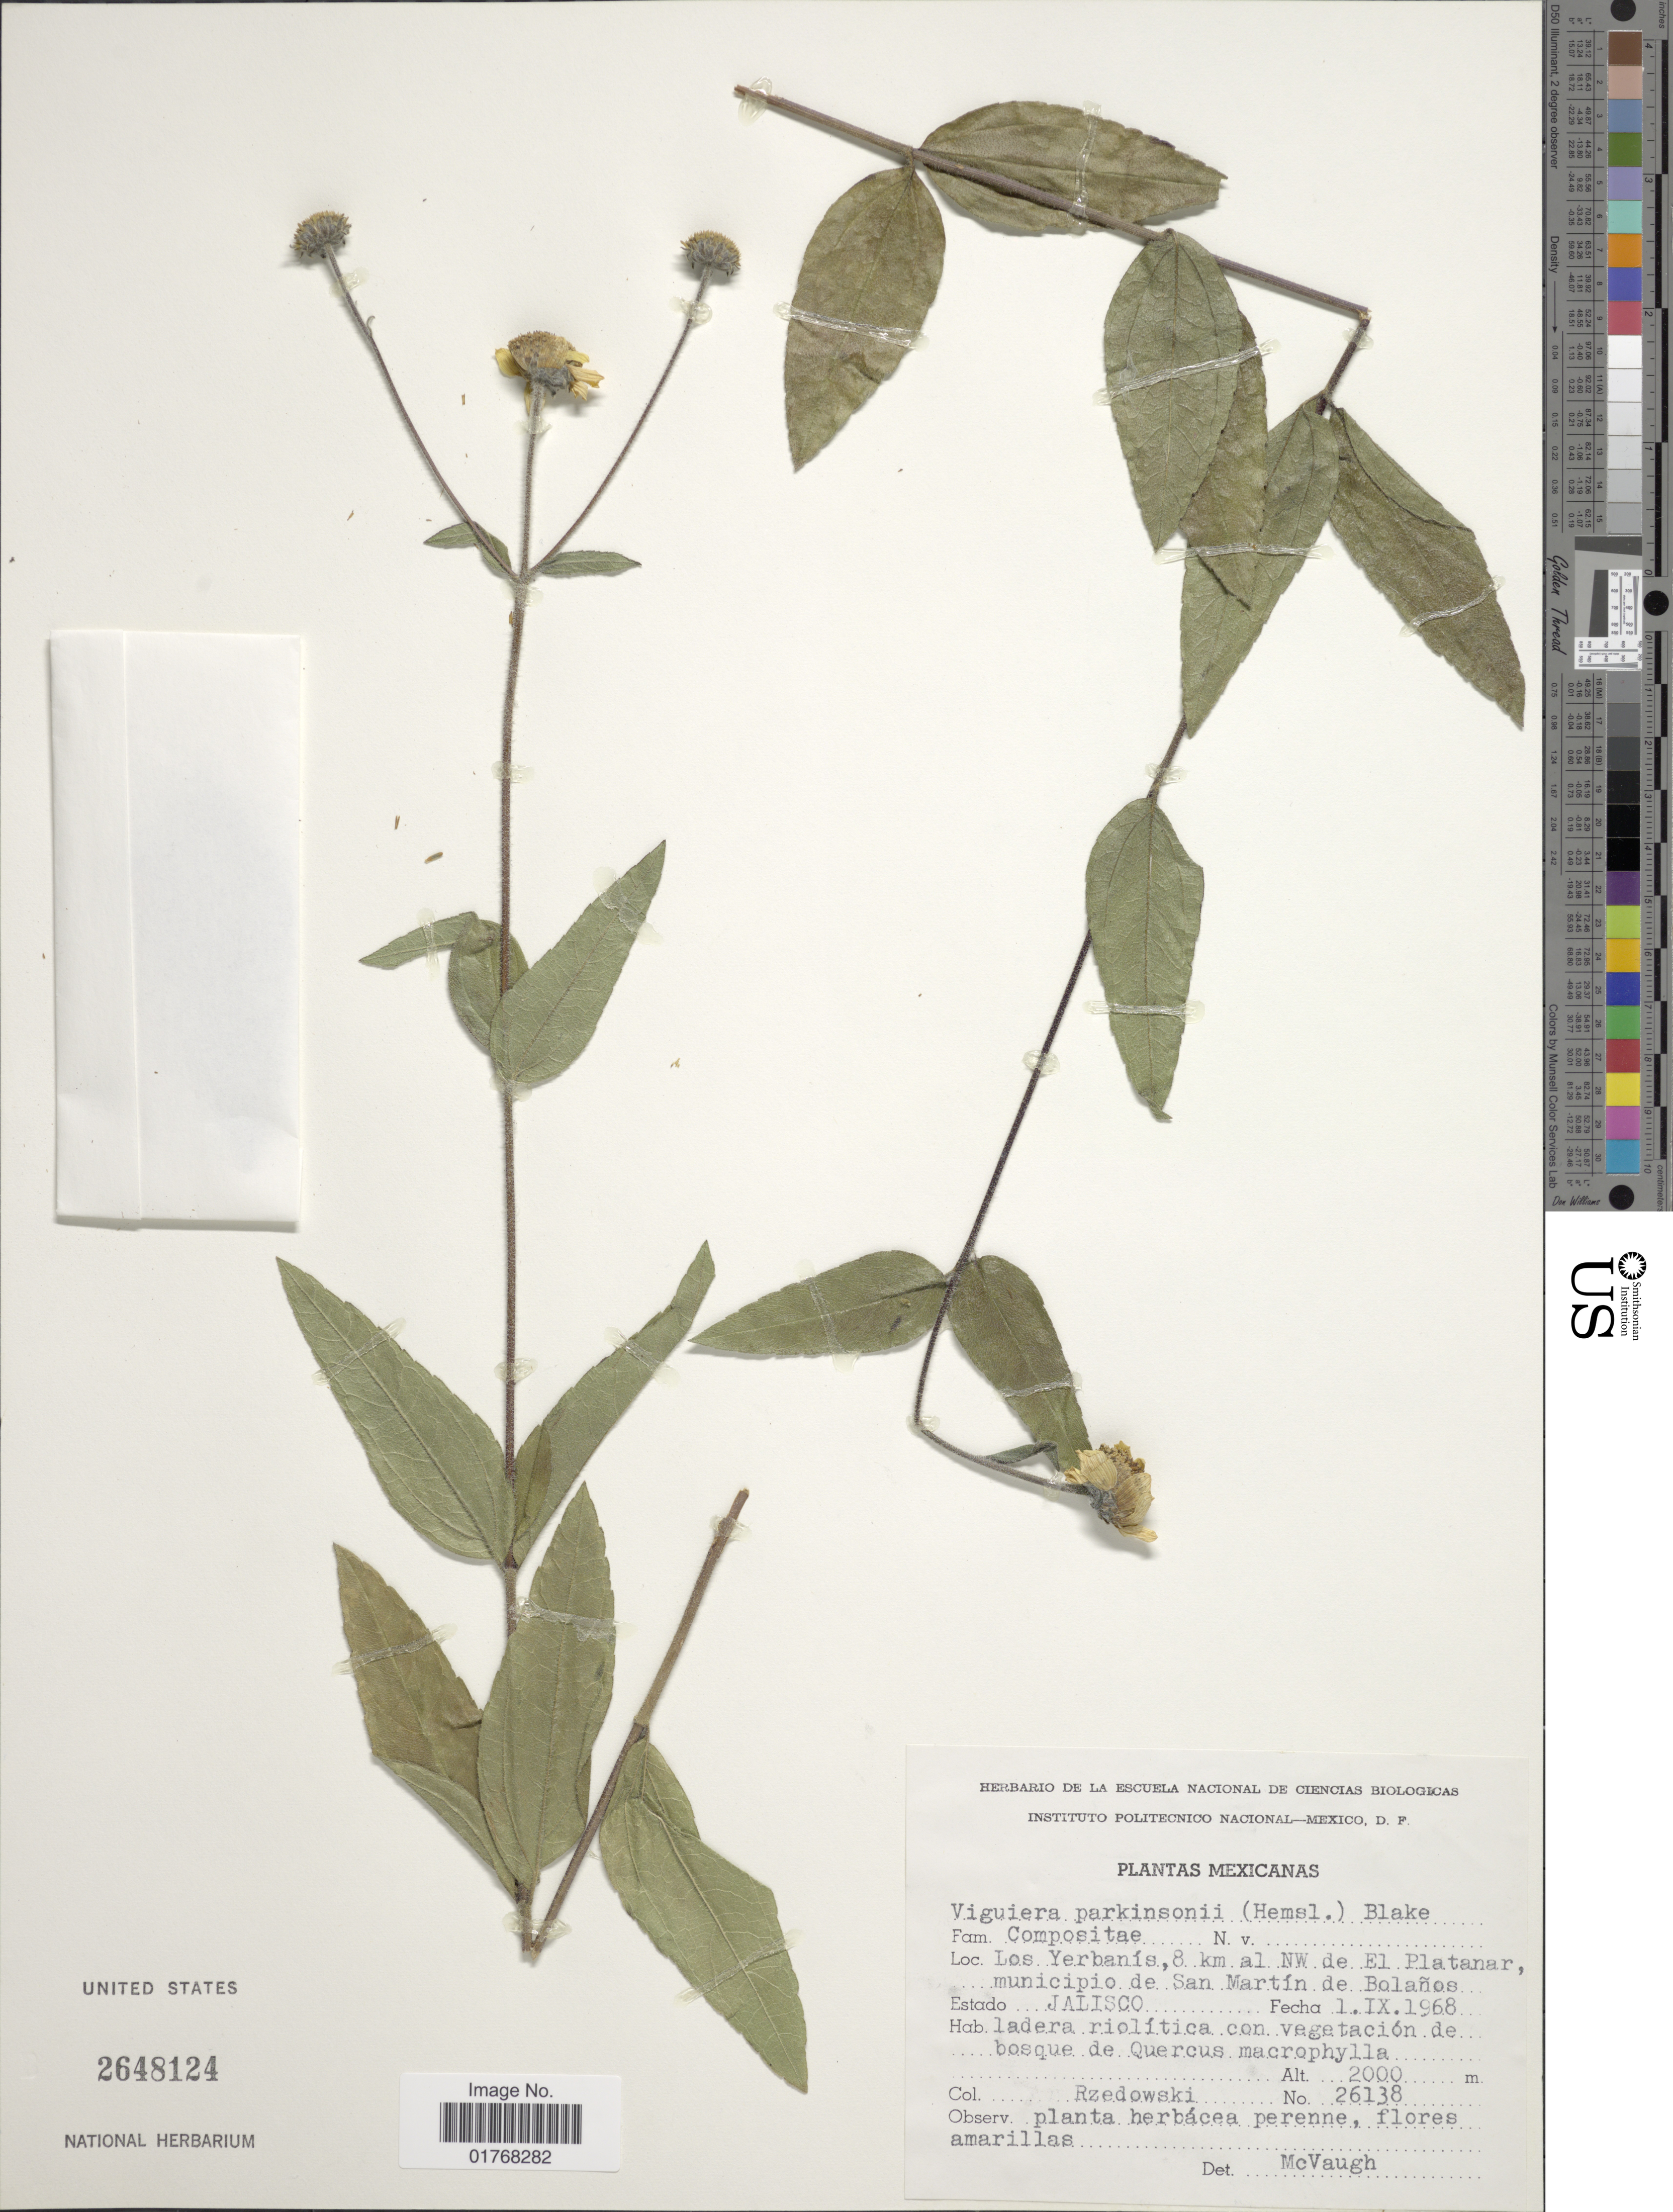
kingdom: Plantae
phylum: Tracheophyta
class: Magnoliopsida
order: Asterales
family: Asteraceae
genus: Viguiera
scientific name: Viguiera parkinsonii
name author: (Hemsl.) Blake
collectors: Rzedowski, --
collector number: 26138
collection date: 1968-09-01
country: Mexico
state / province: Jalisco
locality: Los Yerban's, 8 km al NW de El Platanar, municipio de San Martín de Bolaños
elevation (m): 2000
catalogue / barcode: US 2648124